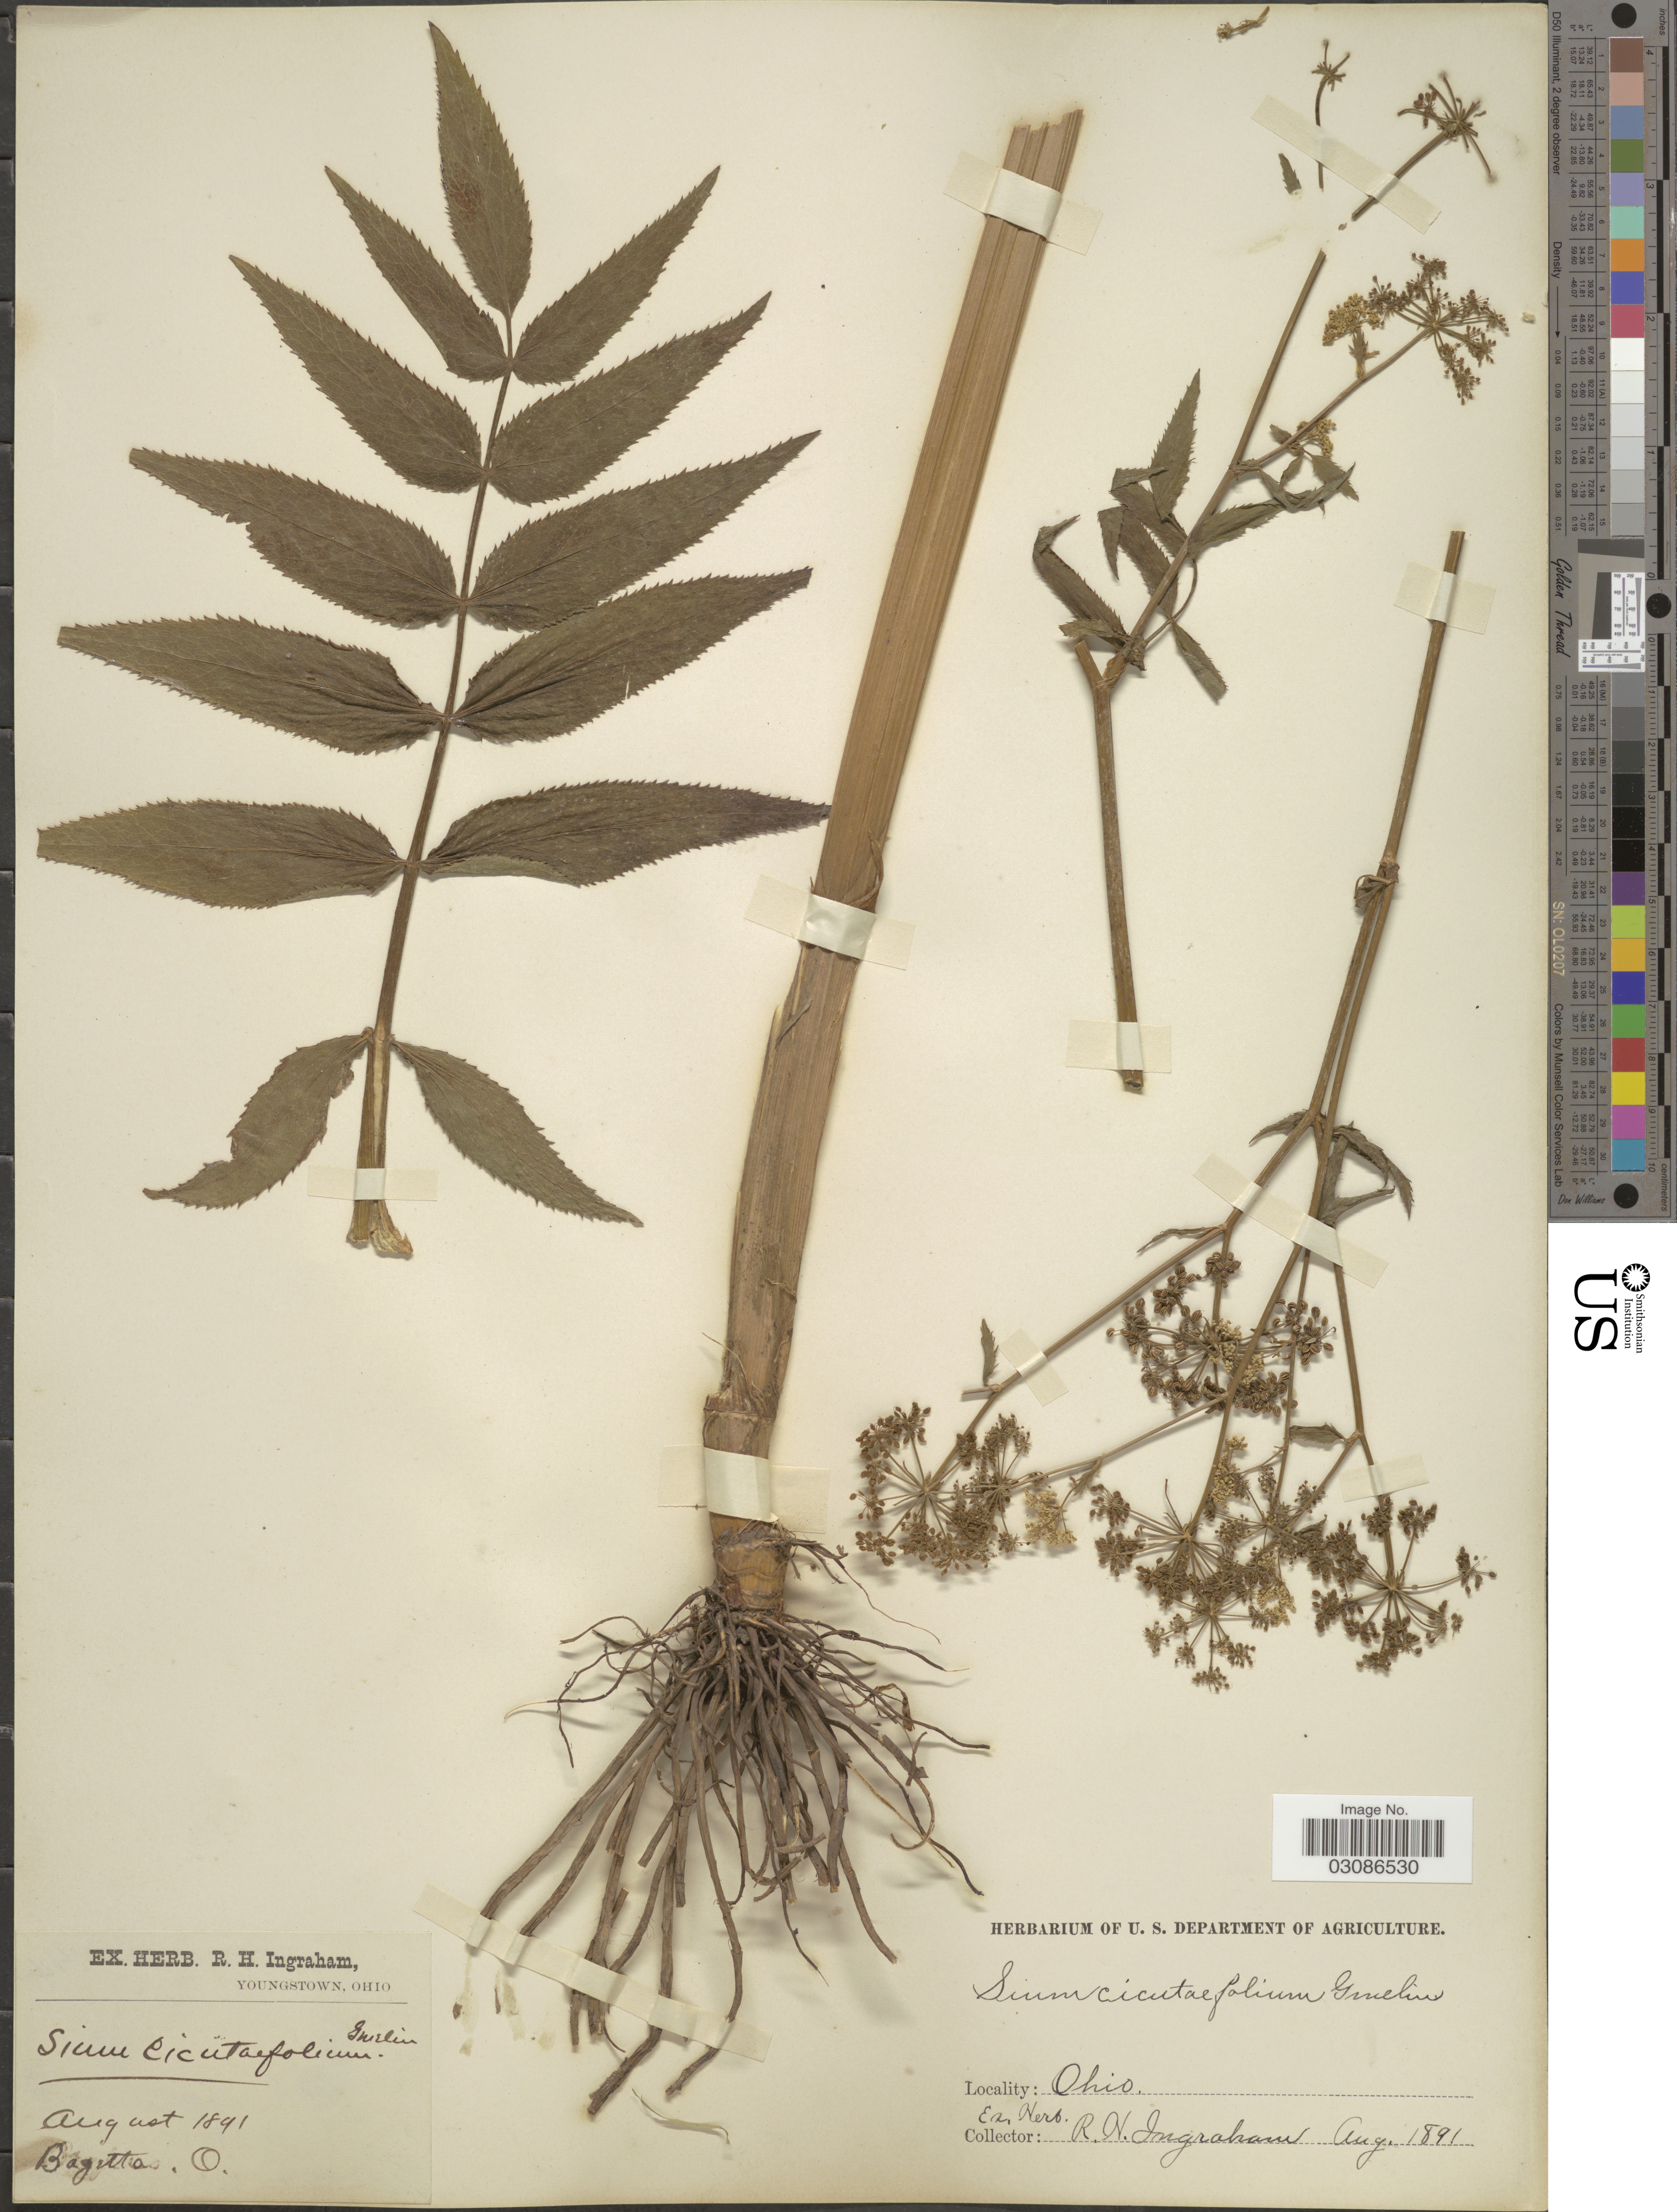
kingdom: Plantae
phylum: Tracheophyta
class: Magnoliopsida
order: Apiales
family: Apiaceae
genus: Sium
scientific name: Sium suave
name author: Walter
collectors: Ex herb. R. H. Ingraham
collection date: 1891-08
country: United States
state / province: Ohio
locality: Bazetta, Ohio.